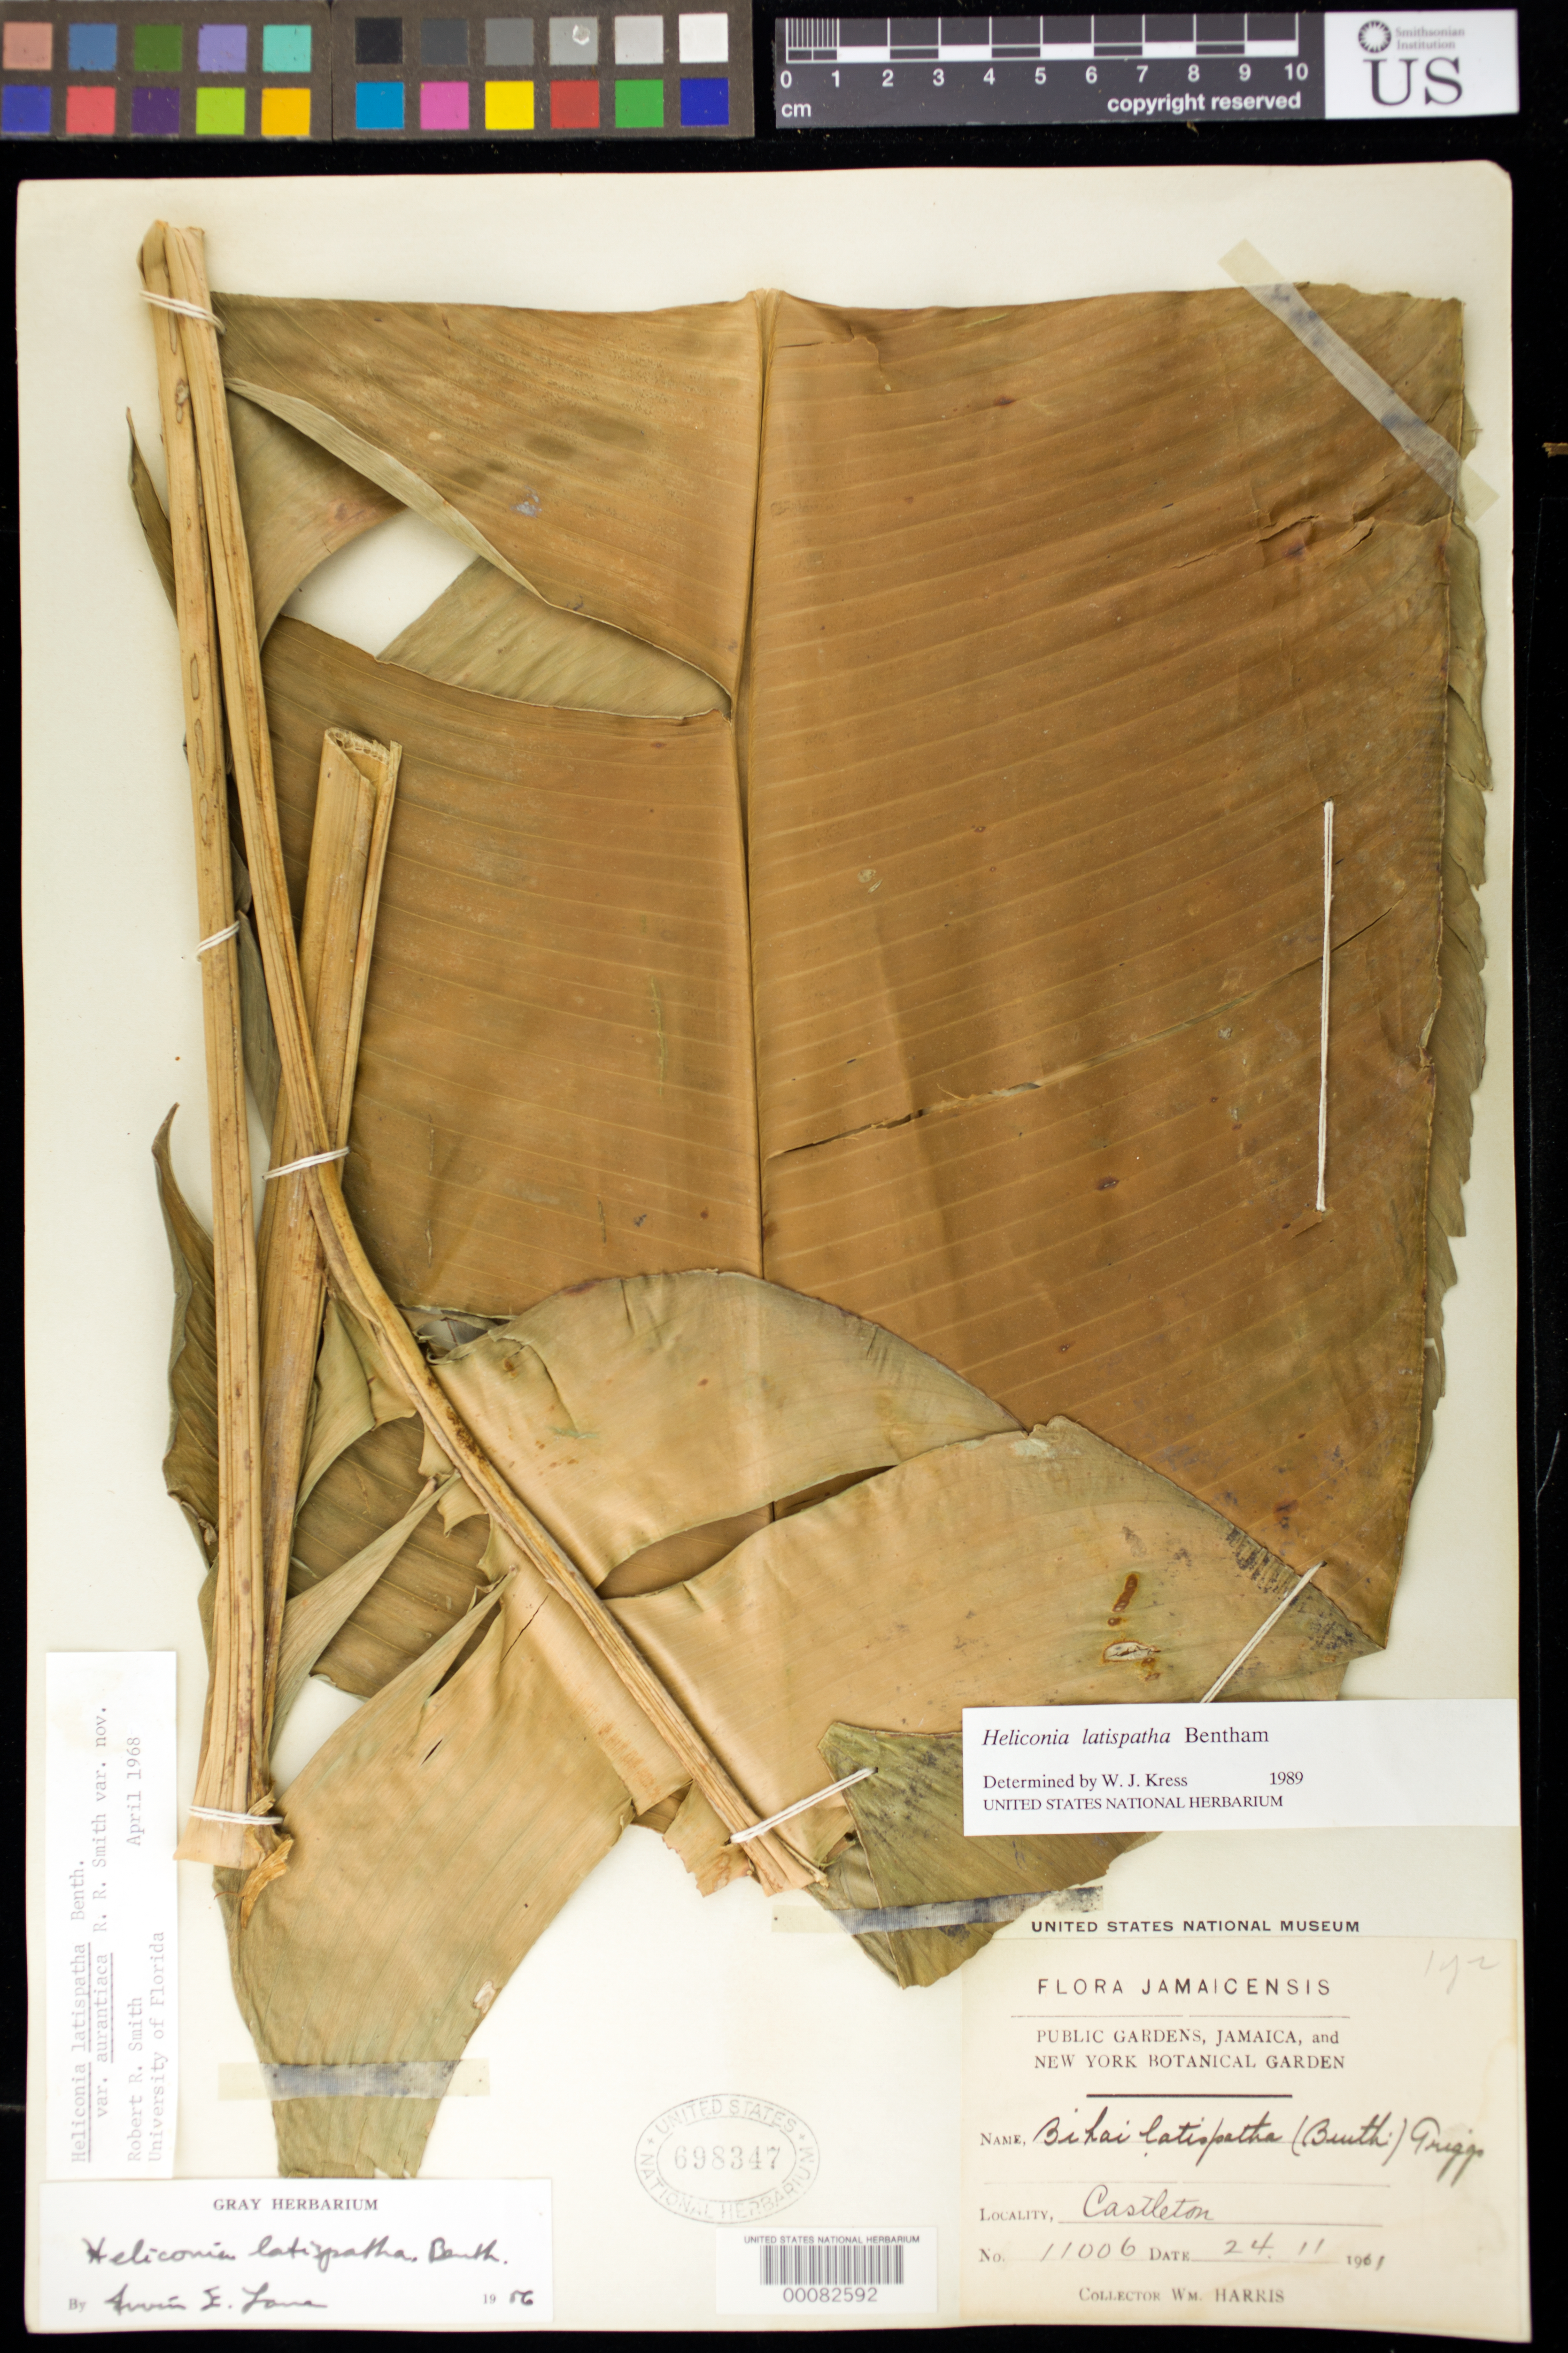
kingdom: Plantae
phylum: Tracheophyta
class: Liliopsida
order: Zingiberales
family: Heliconiaceae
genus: Heliconia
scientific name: Heliconia latispatha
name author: Benth.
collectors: W. H. Harris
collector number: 11006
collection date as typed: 24 Nov 1911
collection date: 1911-11-24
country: Jamaica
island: Greater Antilles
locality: Castleton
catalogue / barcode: US 698347